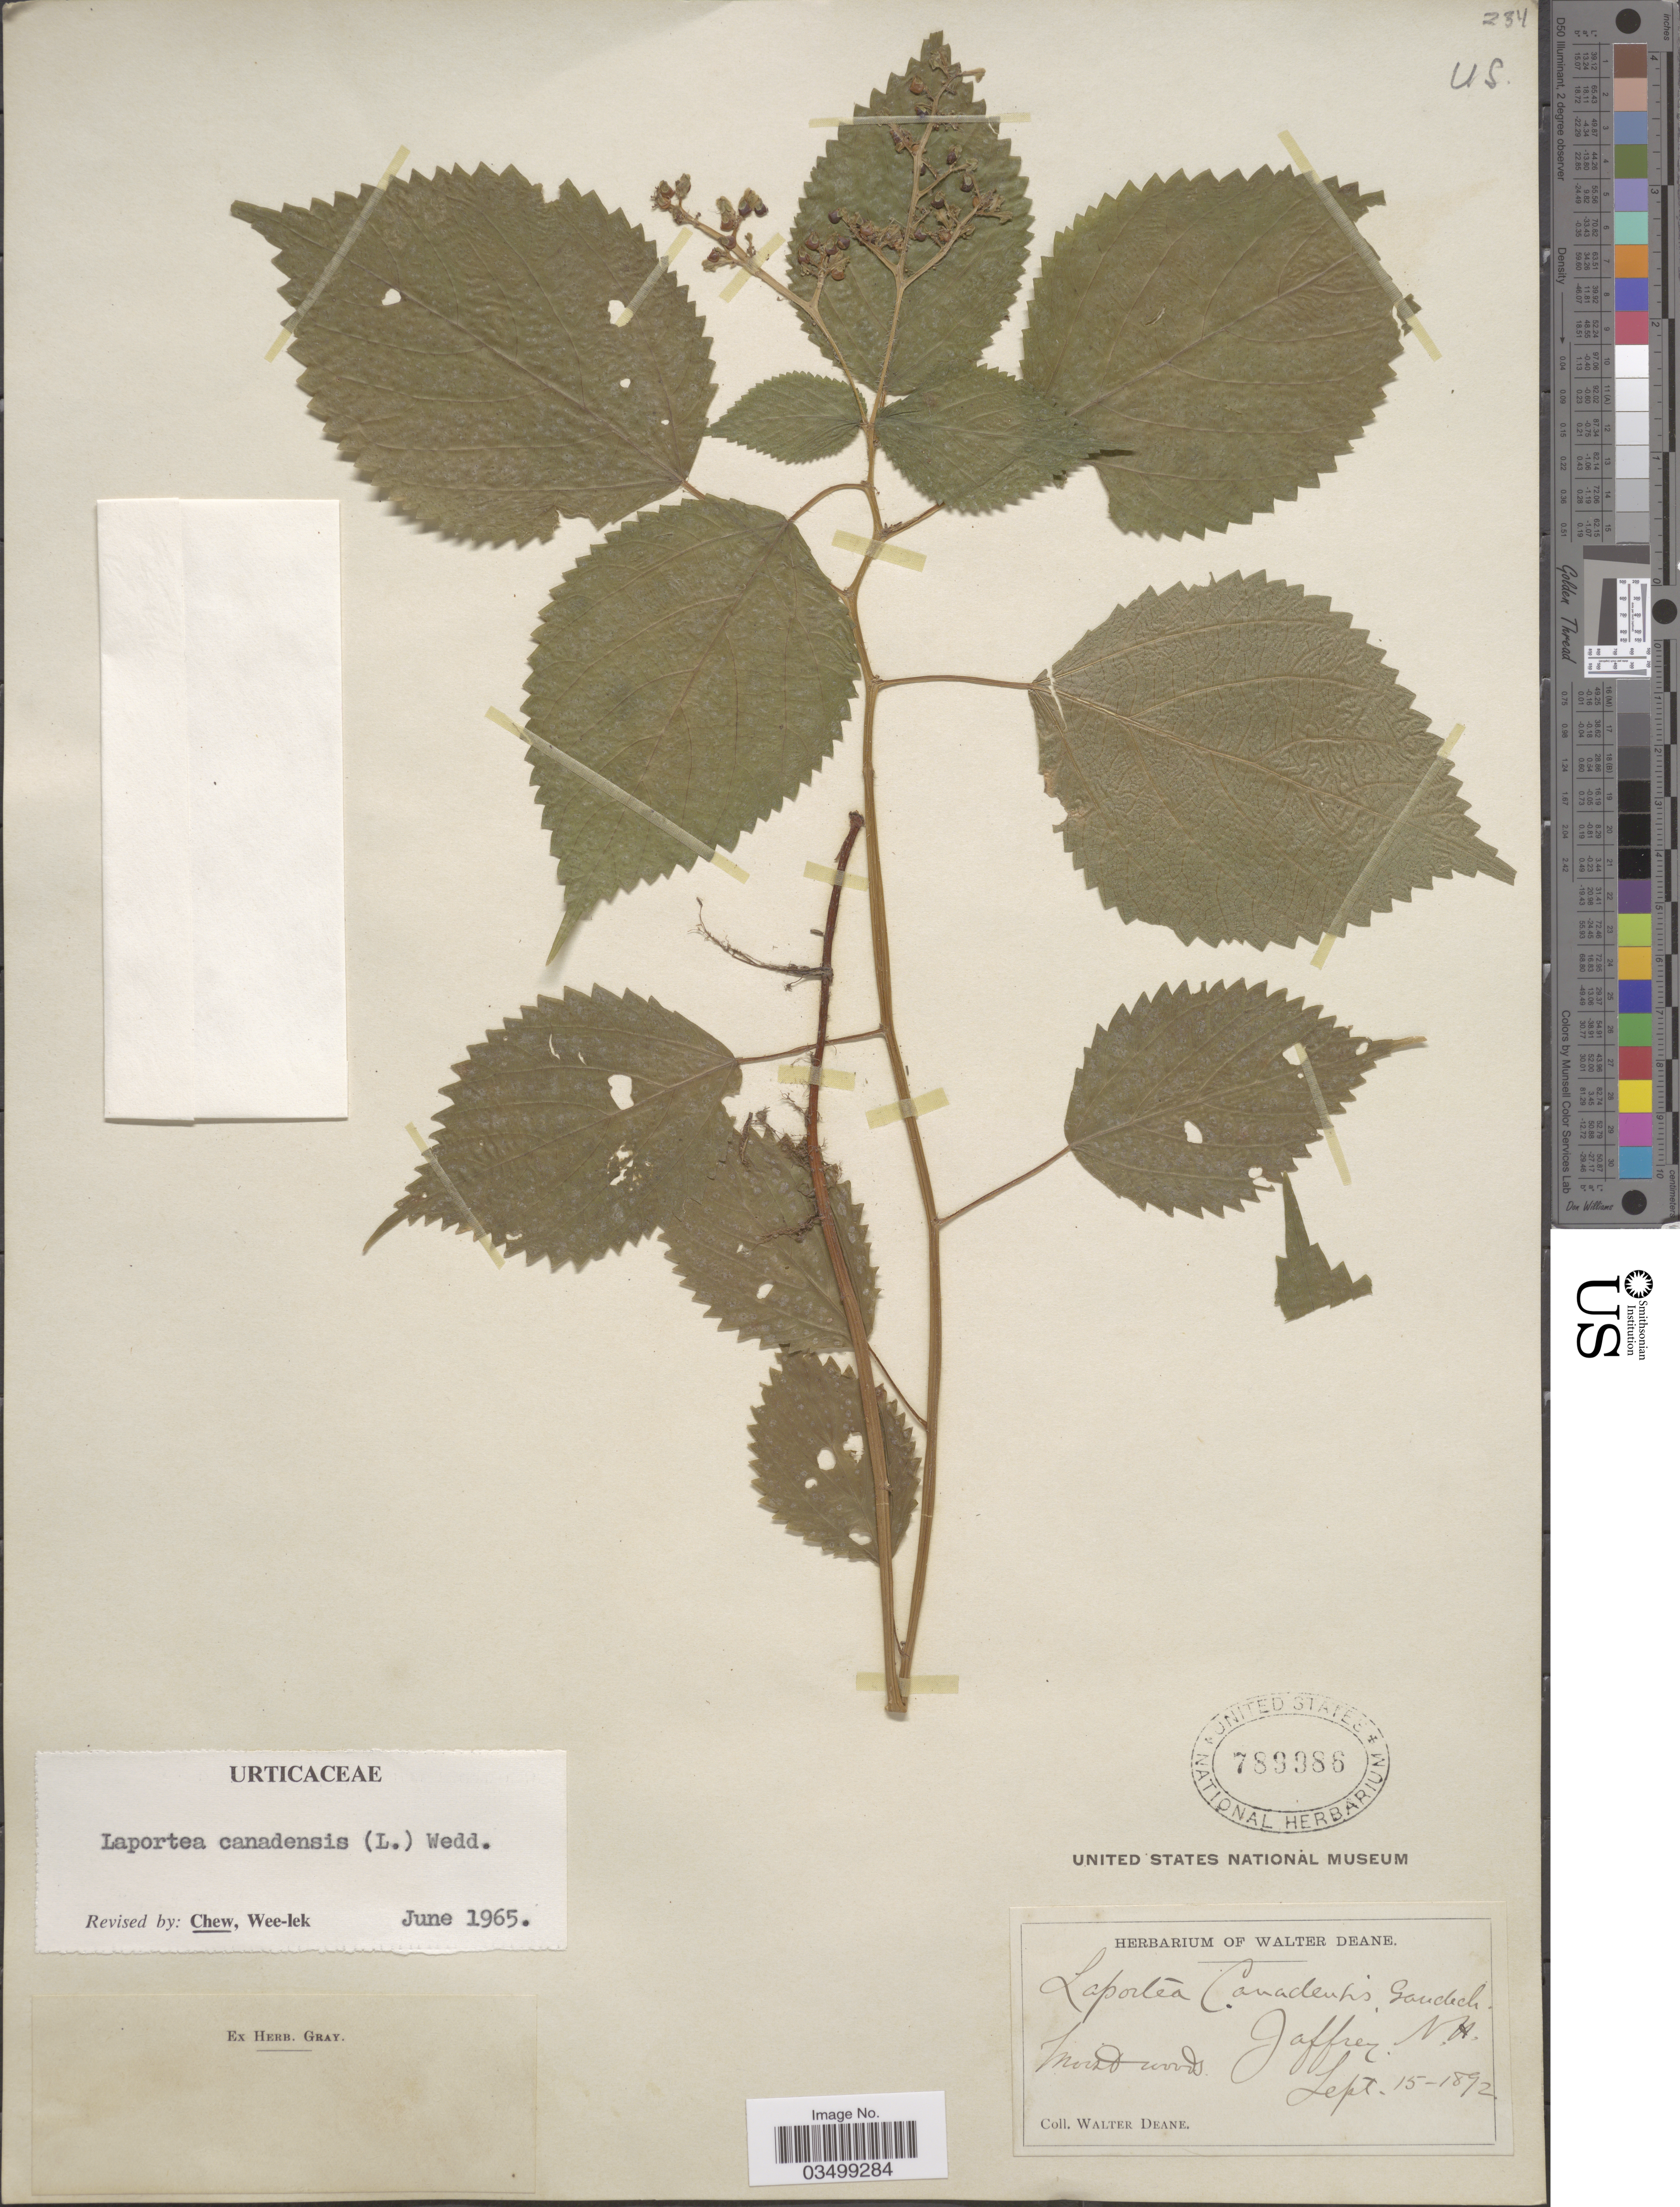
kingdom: Plantae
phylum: Tracheophyta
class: Magnoliopsida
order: Rosales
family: Urticaceae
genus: Laportea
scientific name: Laportea canadensis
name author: (L.) Wedd.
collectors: W. Deane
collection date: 1892-09-15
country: United States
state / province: New Hampshire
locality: Jaffrey.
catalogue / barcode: US 789986